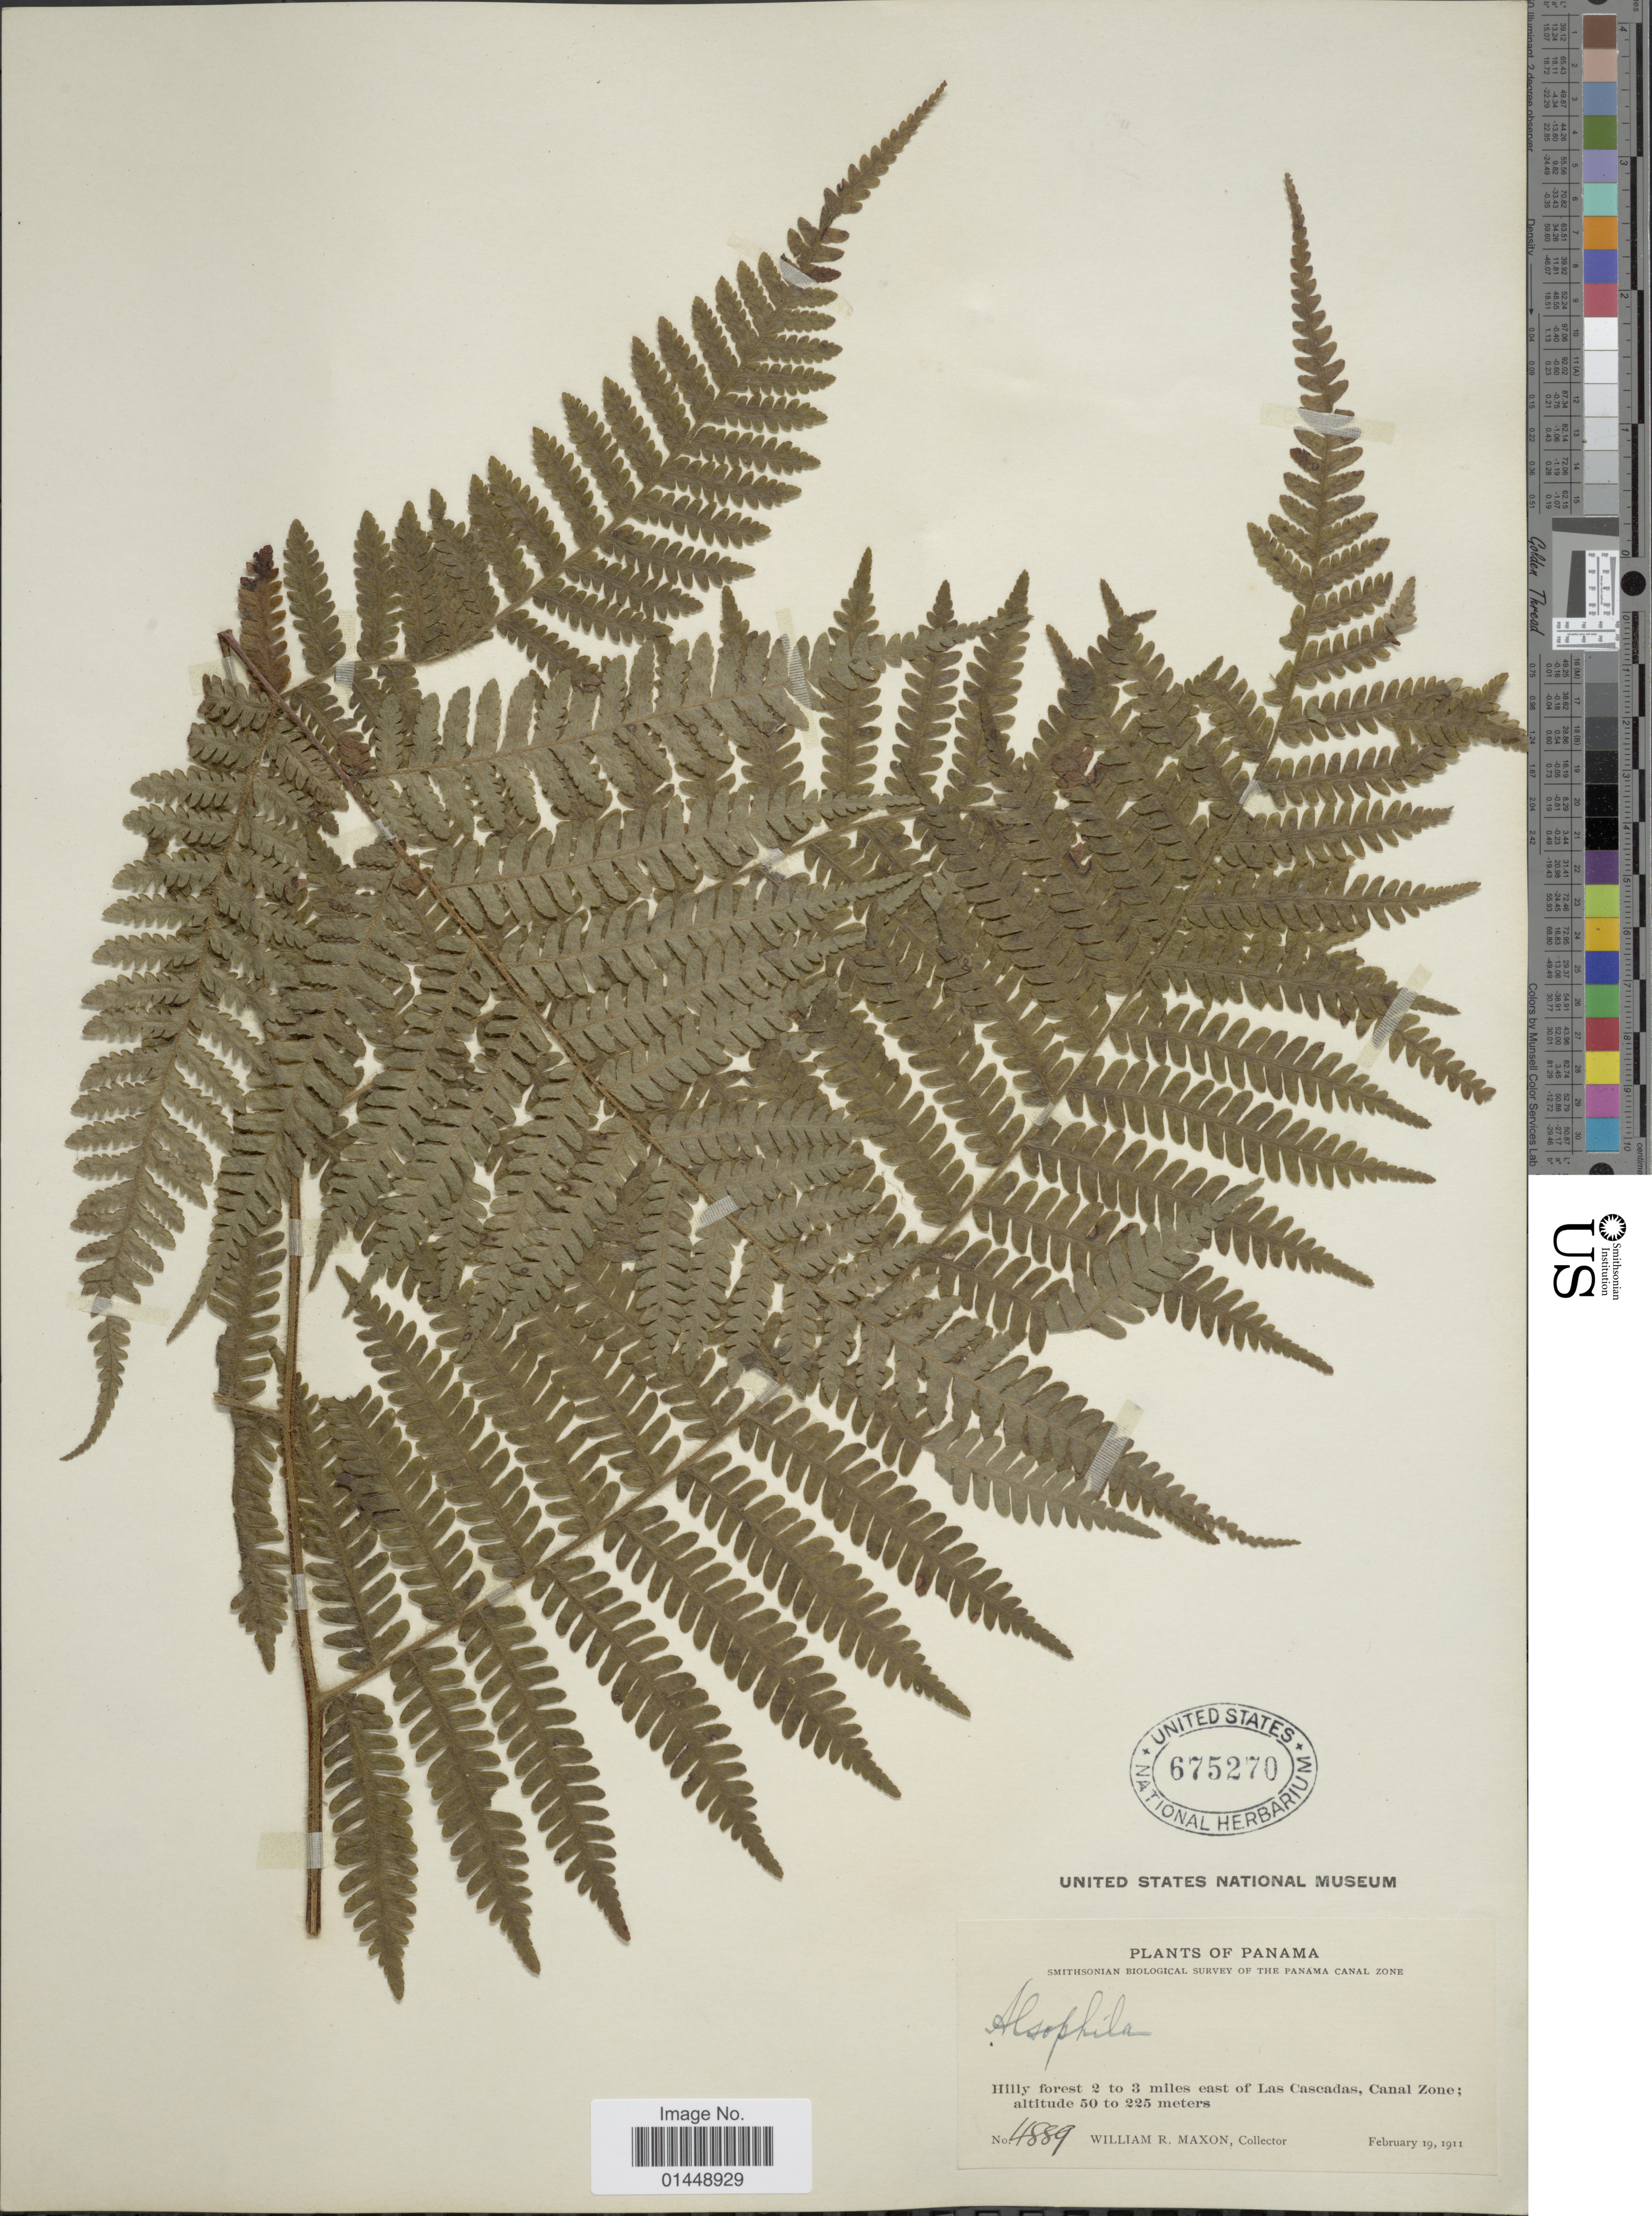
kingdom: Plantae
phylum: Tracheophyta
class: Polypodiopsida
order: Cyatheales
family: Cyatheaceae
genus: Cyathea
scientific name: Cyathea lockwoodiana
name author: (P.G. Windisch) Lellinger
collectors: W. R. Maxon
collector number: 4889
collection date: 1911-02-19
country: Panama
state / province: Colón / Panamá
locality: Hilly forest 2 to 3 miles east of Las Cascadas, Canal Zone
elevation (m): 50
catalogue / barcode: US 675270